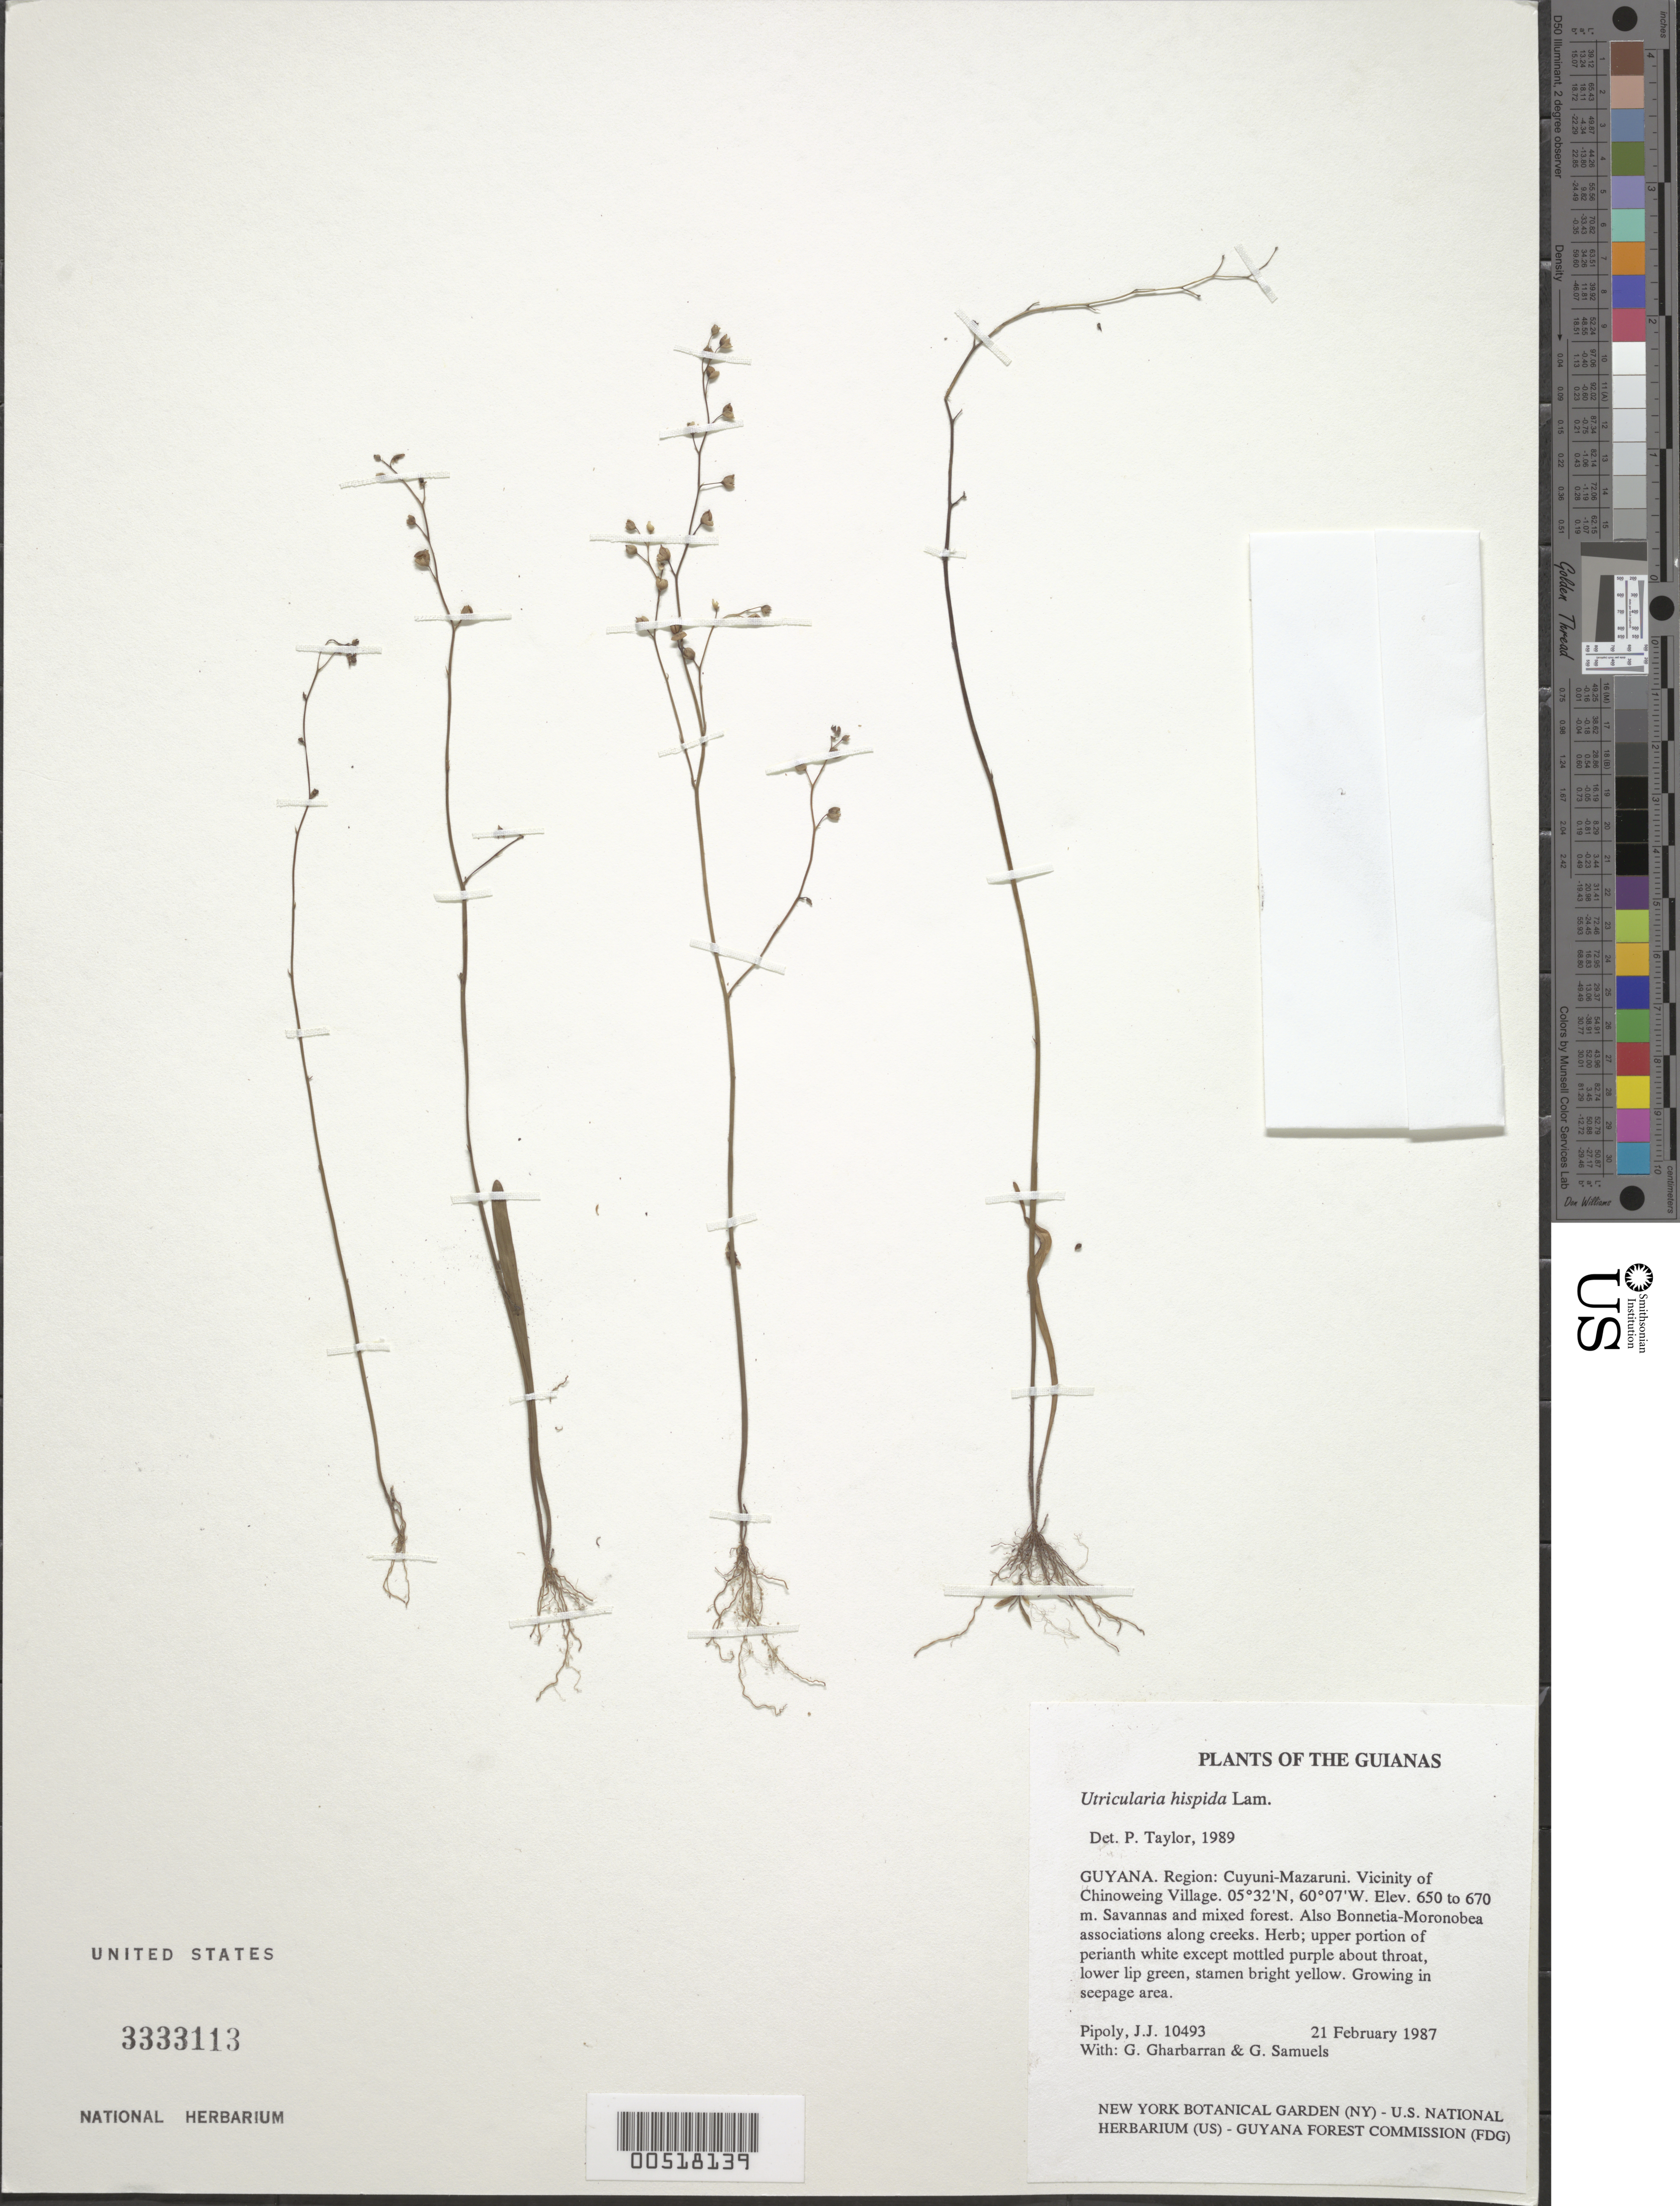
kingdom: Plantae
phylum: Tracheophyta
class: Magnoliopsida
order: Lamiales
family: Lentibulariaceae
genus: Utricularia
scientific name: Utricularia hispida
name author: Lam.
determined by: Taylor, P.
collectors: J. J. Pipoly, G. Gharbarran & G. Samuels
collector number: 10493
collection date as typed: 21 February 1987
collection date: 1987-02-21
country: Guyana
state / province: Cuyuni-Mazaruni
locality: Vicinity of Chinoweing Village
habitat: Savannas and mixed forest. Also Bonnetia-Moronobea associations along creeks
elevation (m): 650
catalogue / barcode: US 3333113